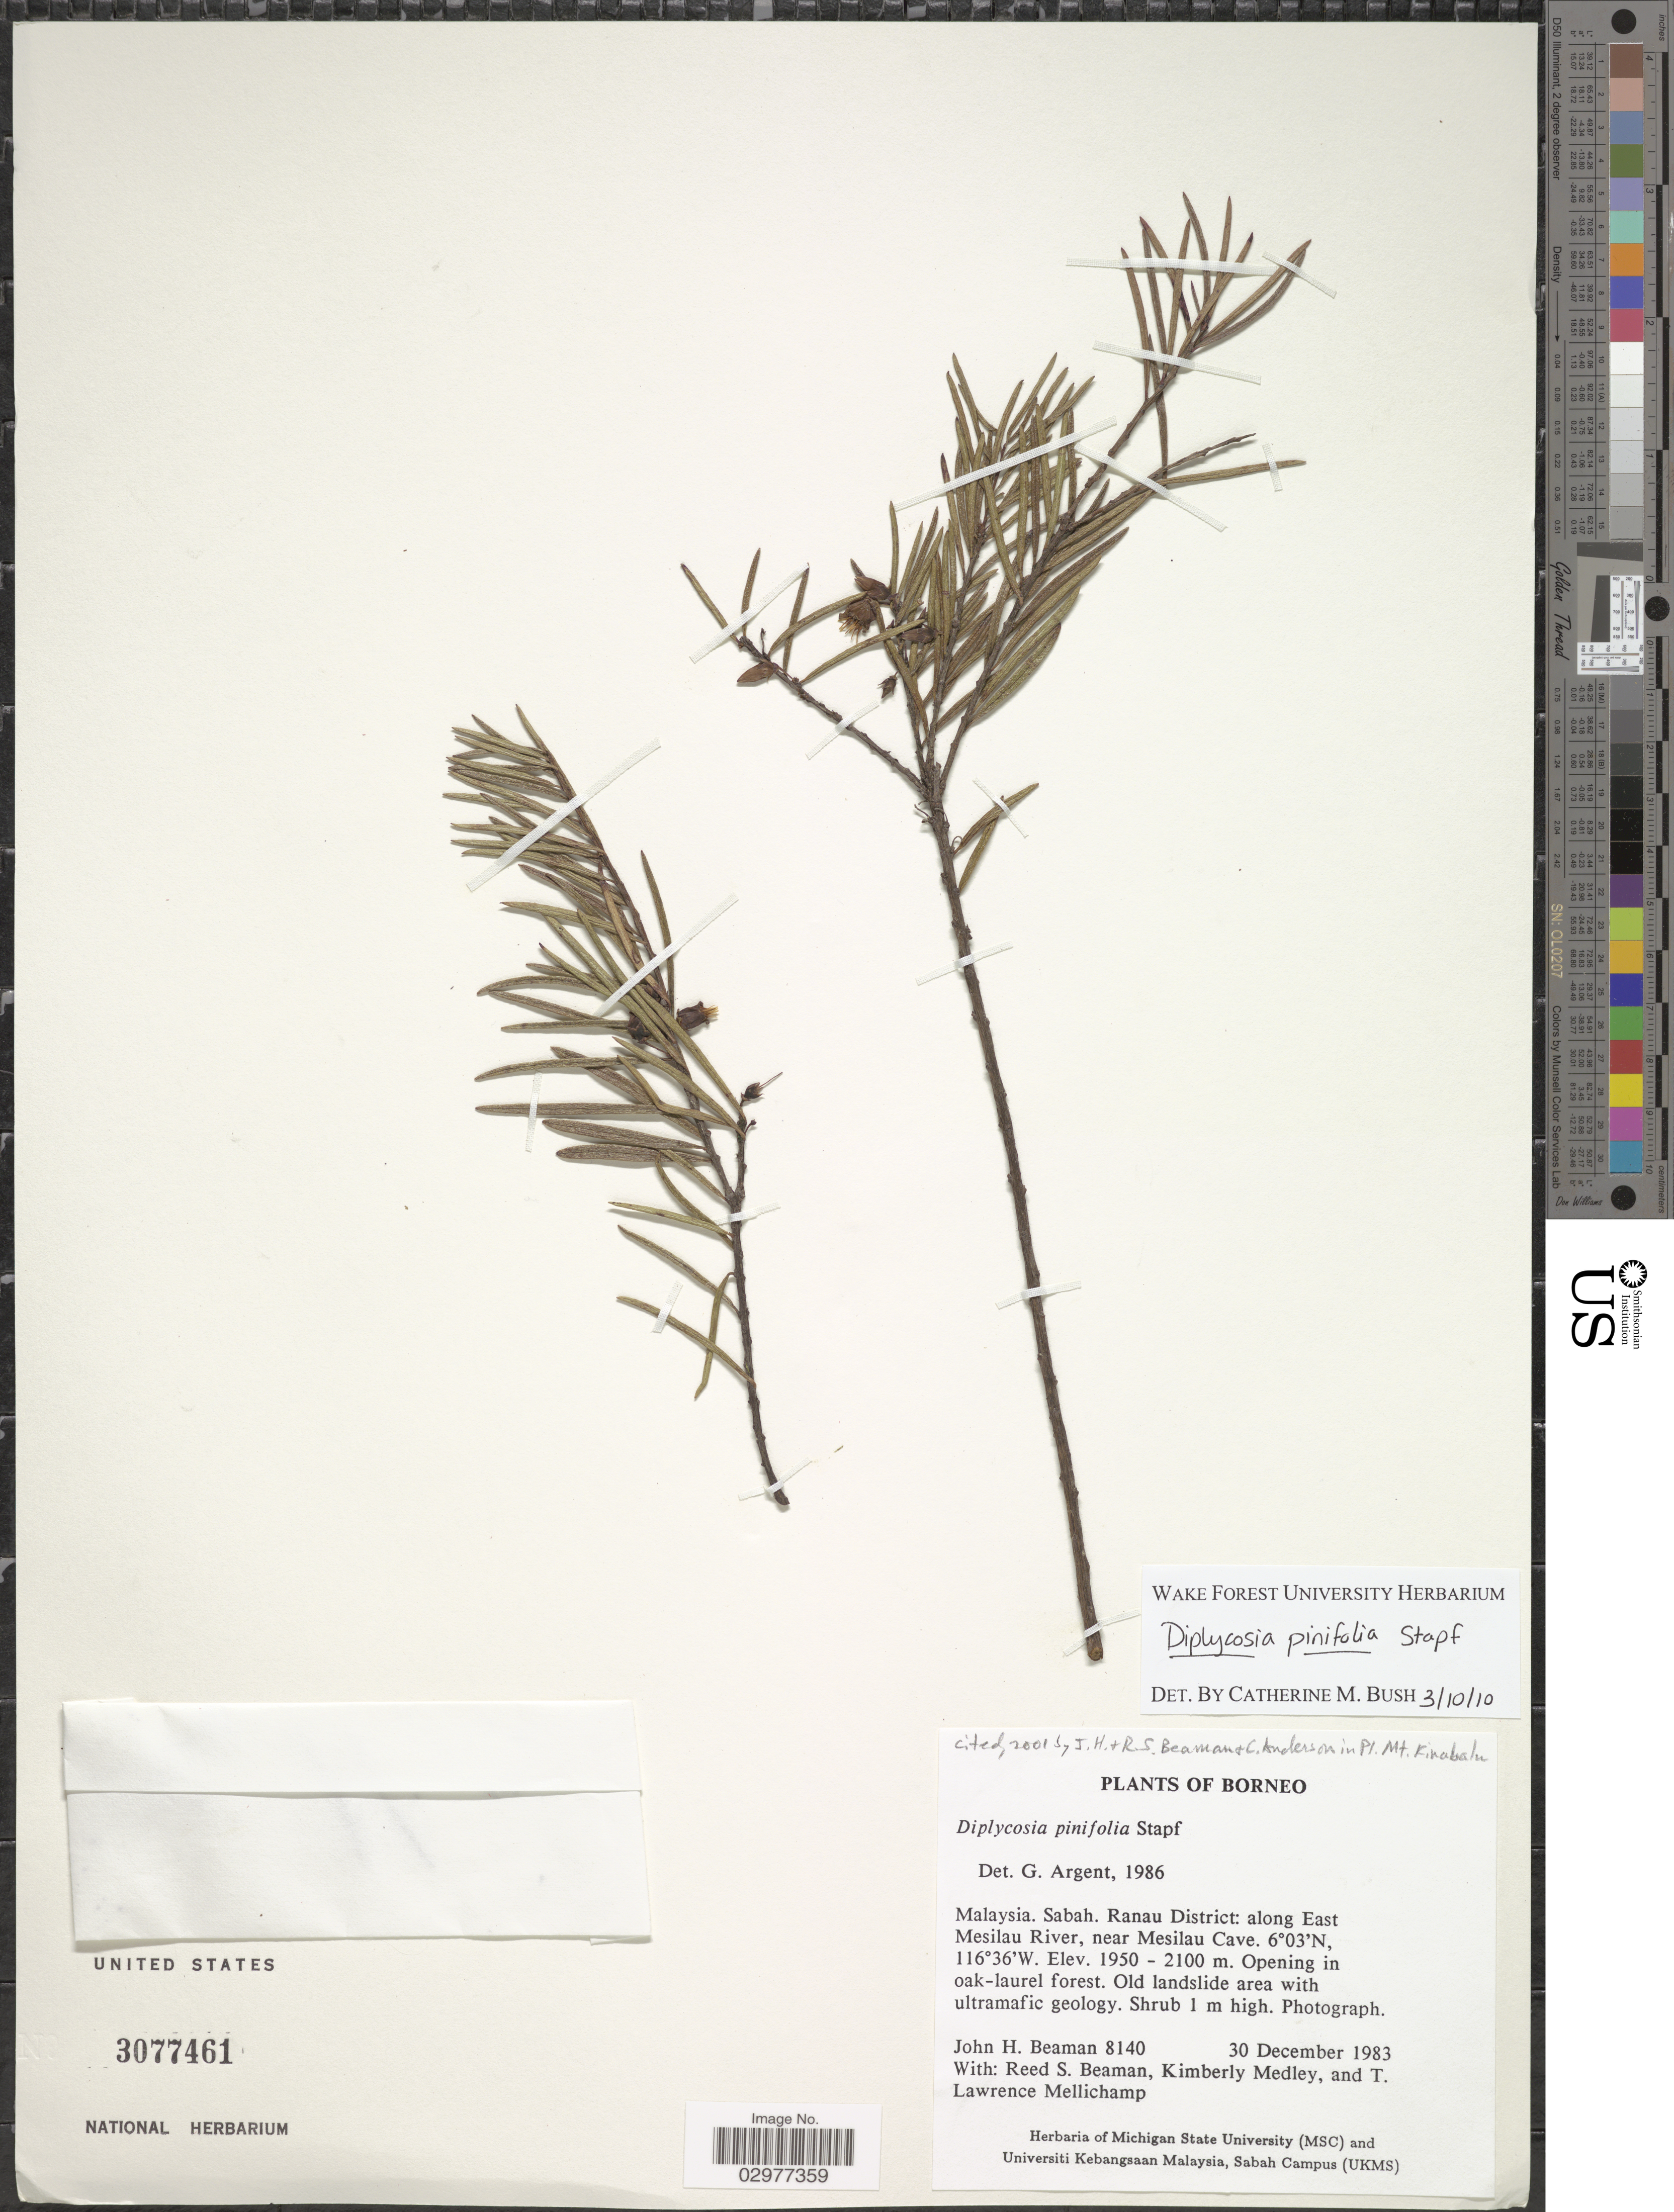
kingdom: Plantae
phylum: Tracheophyta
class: Magnoliopsida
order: Ericales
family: Ericaceae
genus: Diplycosia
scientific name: Diplycosia pinifolia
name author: Stapf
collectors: J. H. Beaman, R. S. Beaman, K. Medley & T. L. Mellichamp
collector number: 8140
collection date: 1983-12-30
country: Malaysia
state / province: Sabah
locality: Borneo. Ranau District: along East Medilau River, near Mesilau Cave.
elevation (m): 1950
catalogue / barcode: US 3077461